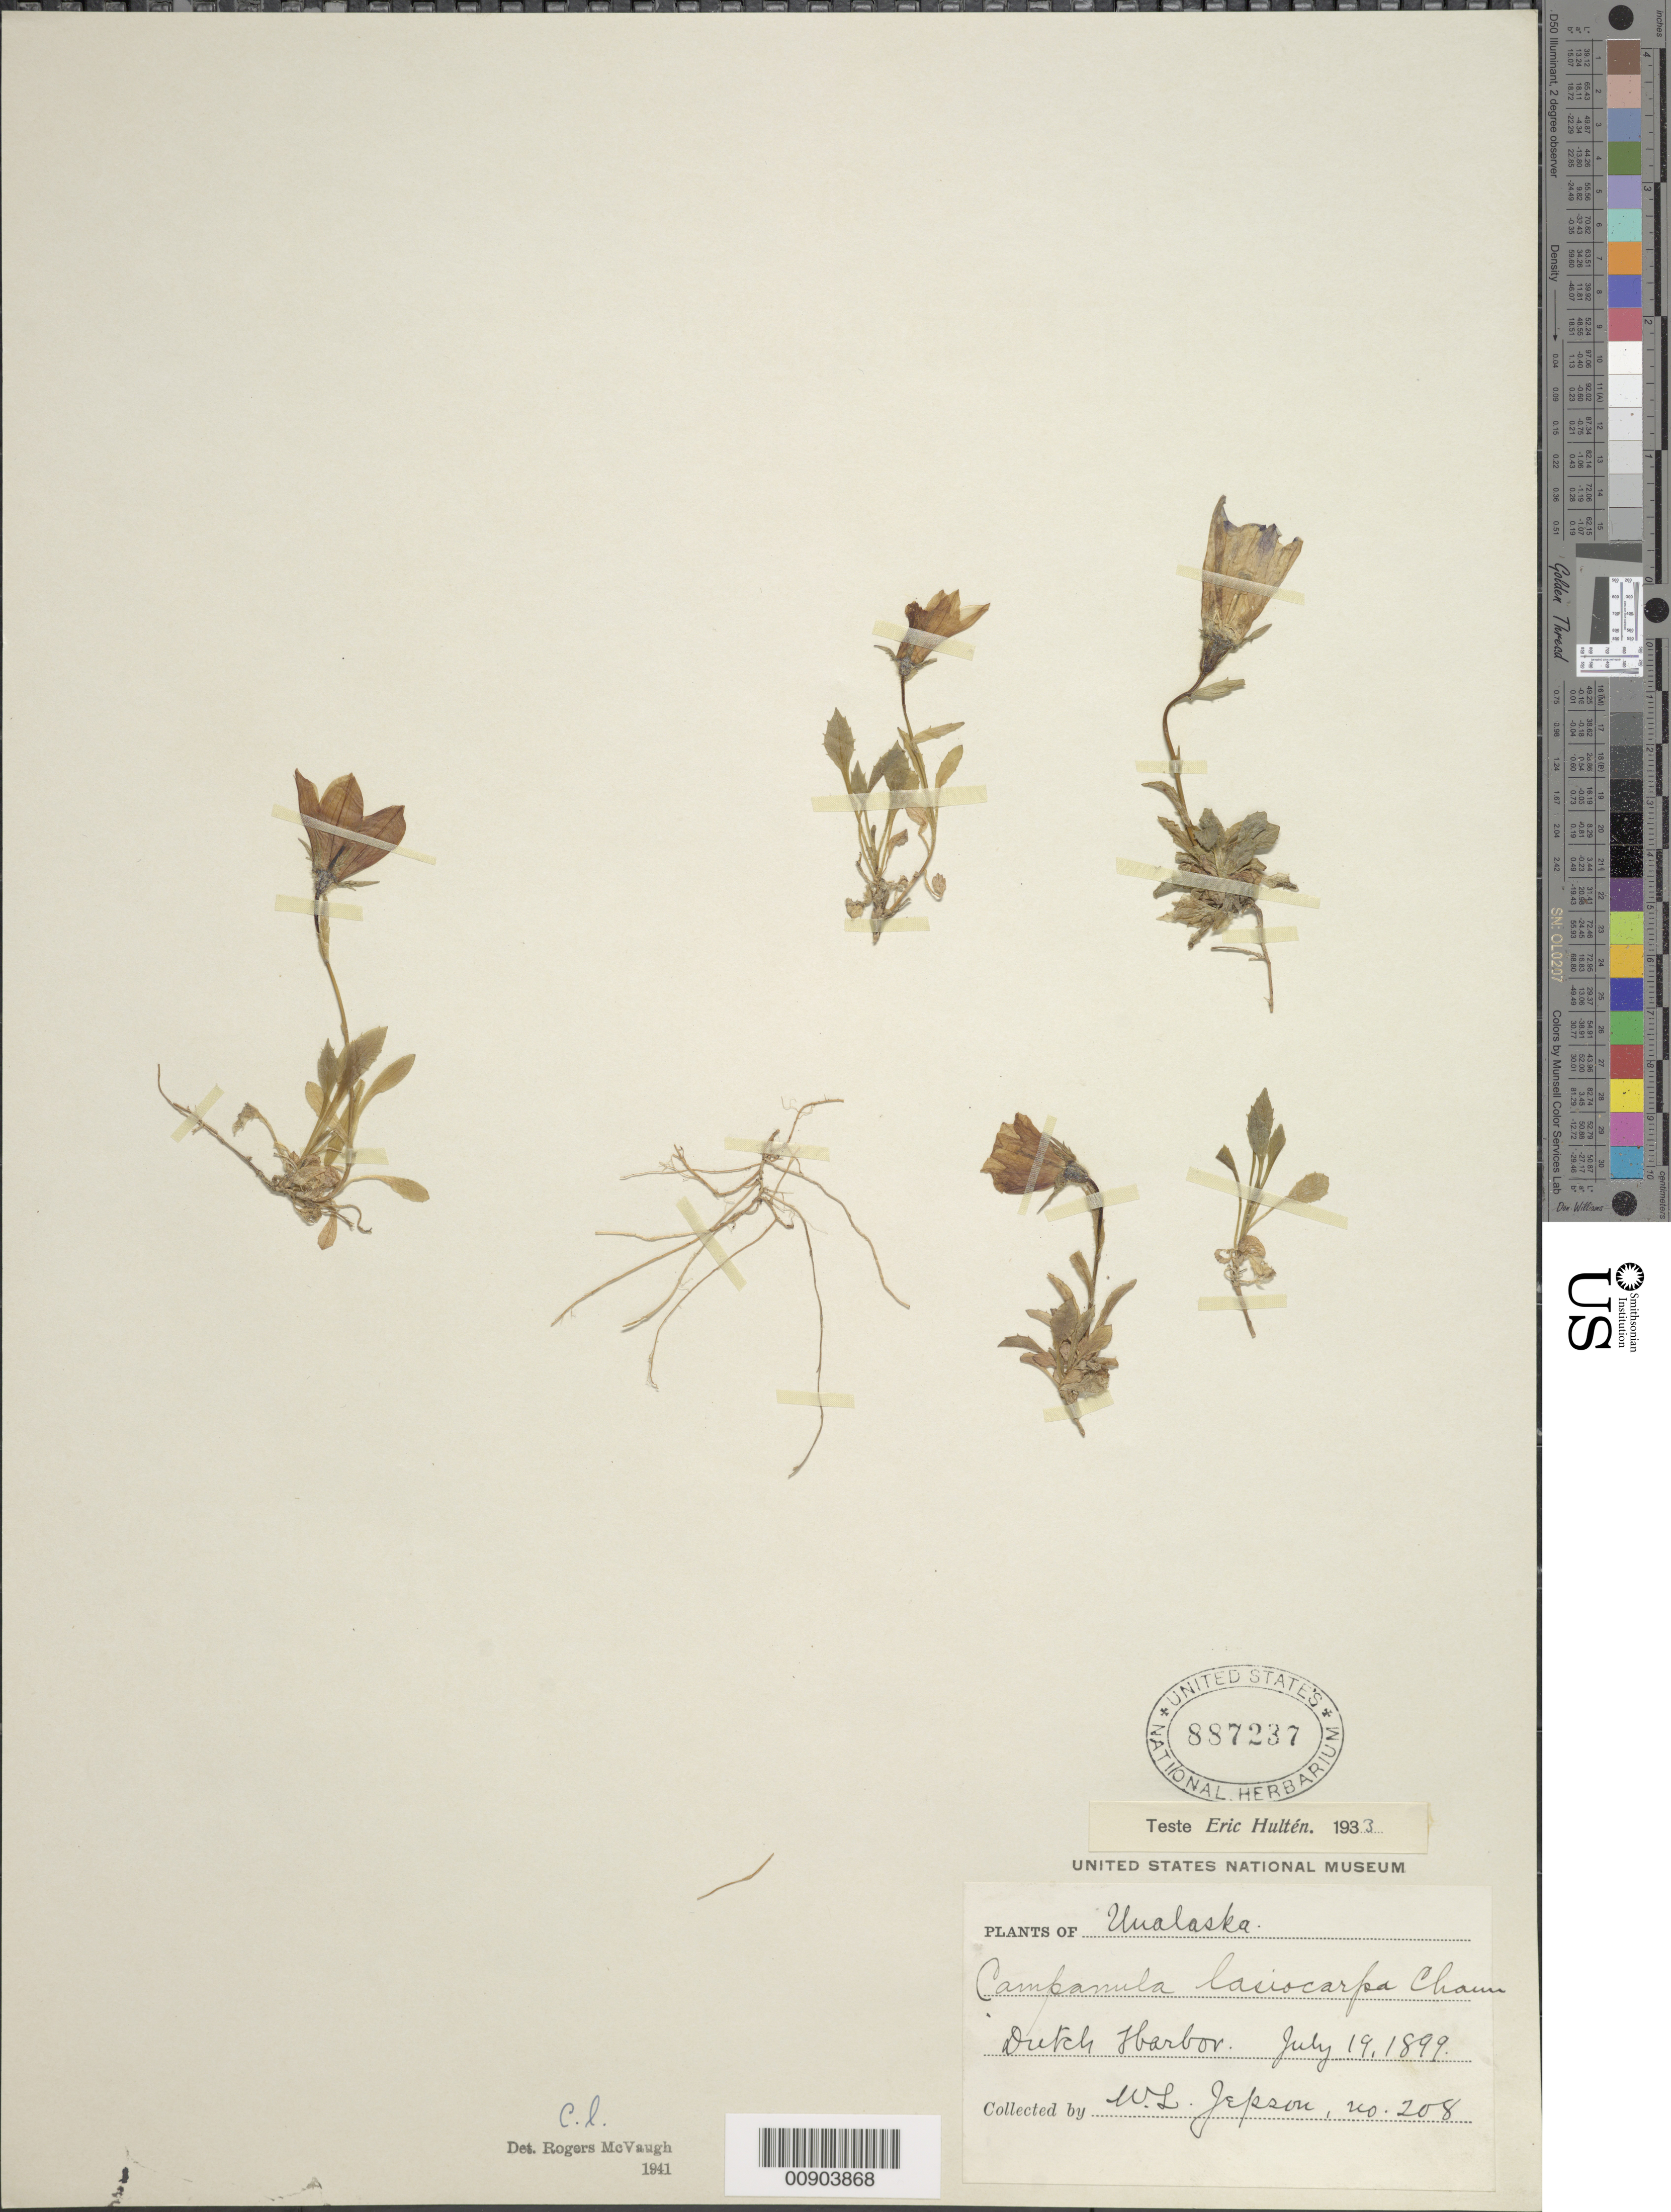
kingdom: Plantae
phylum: Tracheophyta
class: Magnoliopsida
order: Asterales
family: Campanulaceae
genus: Campanula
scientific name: Campanula lasiocarpa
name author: Cham.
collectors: W. L. Jepson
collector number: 208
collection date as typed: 19 Jul 1899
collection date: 1899-07-19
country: United States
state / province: Alaska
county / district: Aleutians West Census Area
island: Expedition Island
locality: Dutch Harbor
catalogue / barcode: US 887237